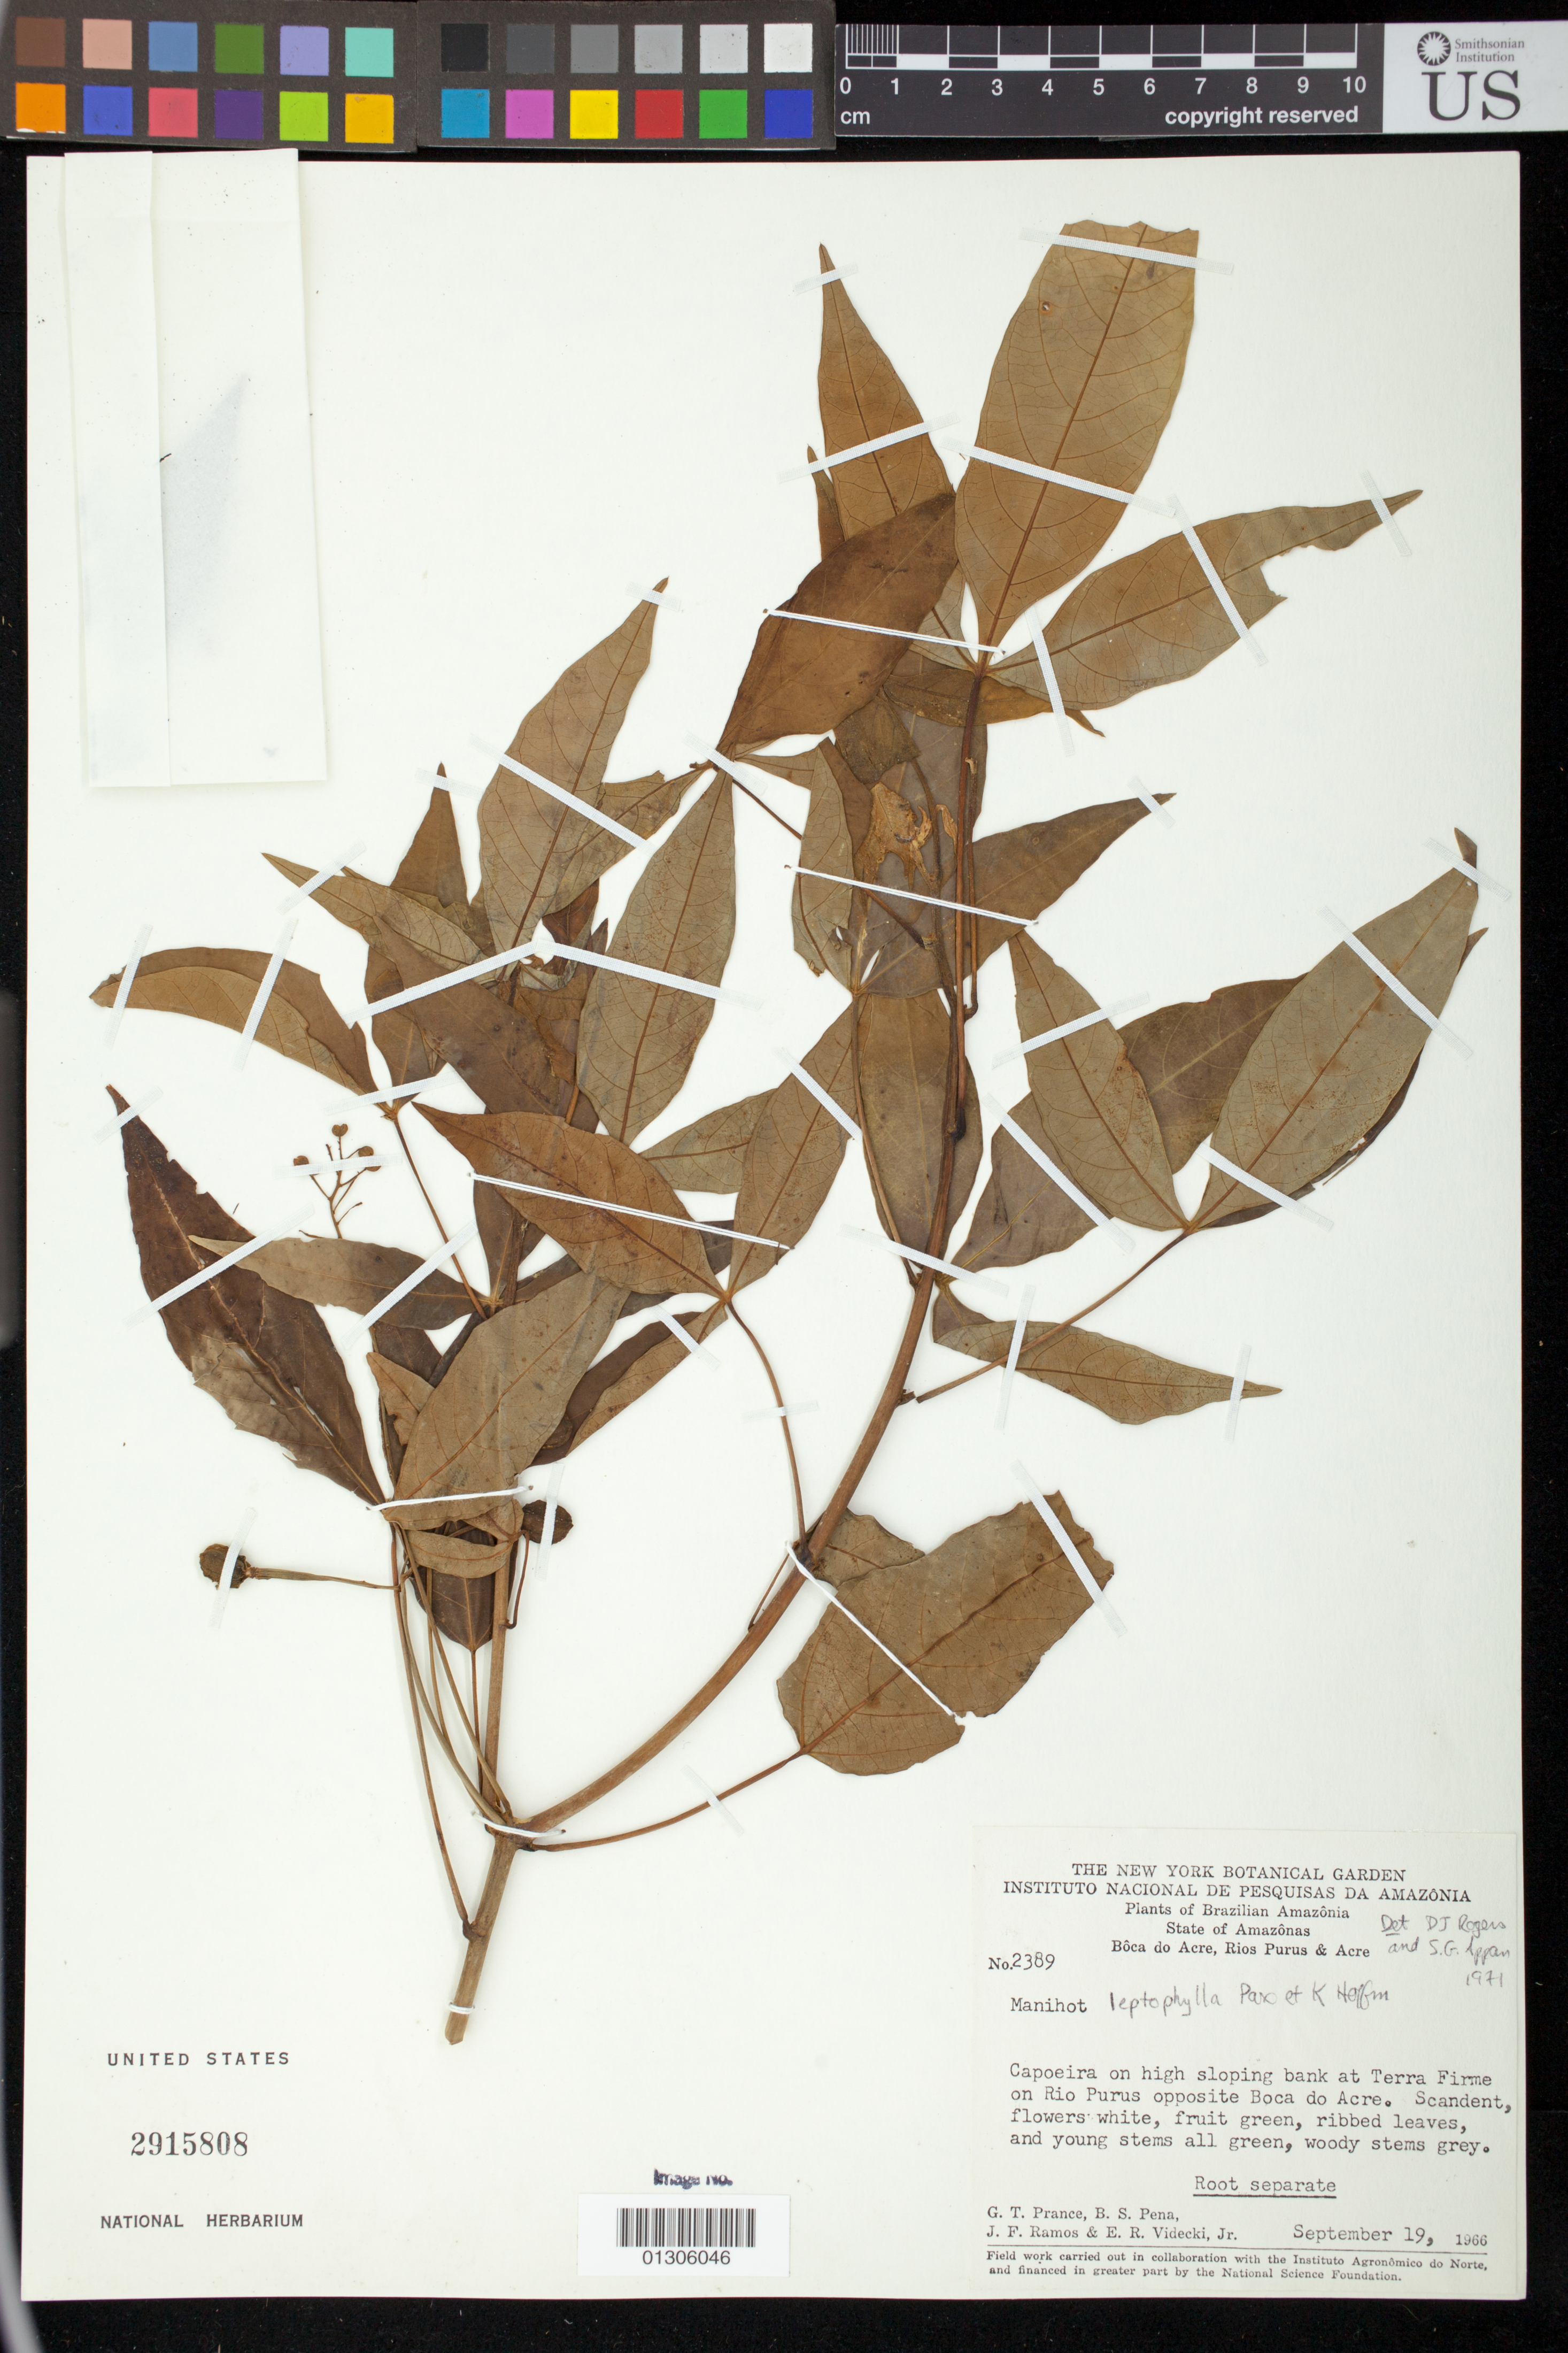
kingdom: Plantae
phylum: Tracheophyta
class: Magnoliopsida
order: Malpighiales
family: Euphorbiaceae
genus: Manihot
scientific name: Manihot leptophylla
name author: Pax in Engl.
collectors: G. T. Prance, B. S. Pena, J. F. Ramos & E. R. Videcki Jr.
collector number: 2389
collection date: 1966-09-19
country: Brazil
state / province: Amazonas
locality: Boca do Acre, Rios Purus & Acre.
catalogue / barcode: US 2915808